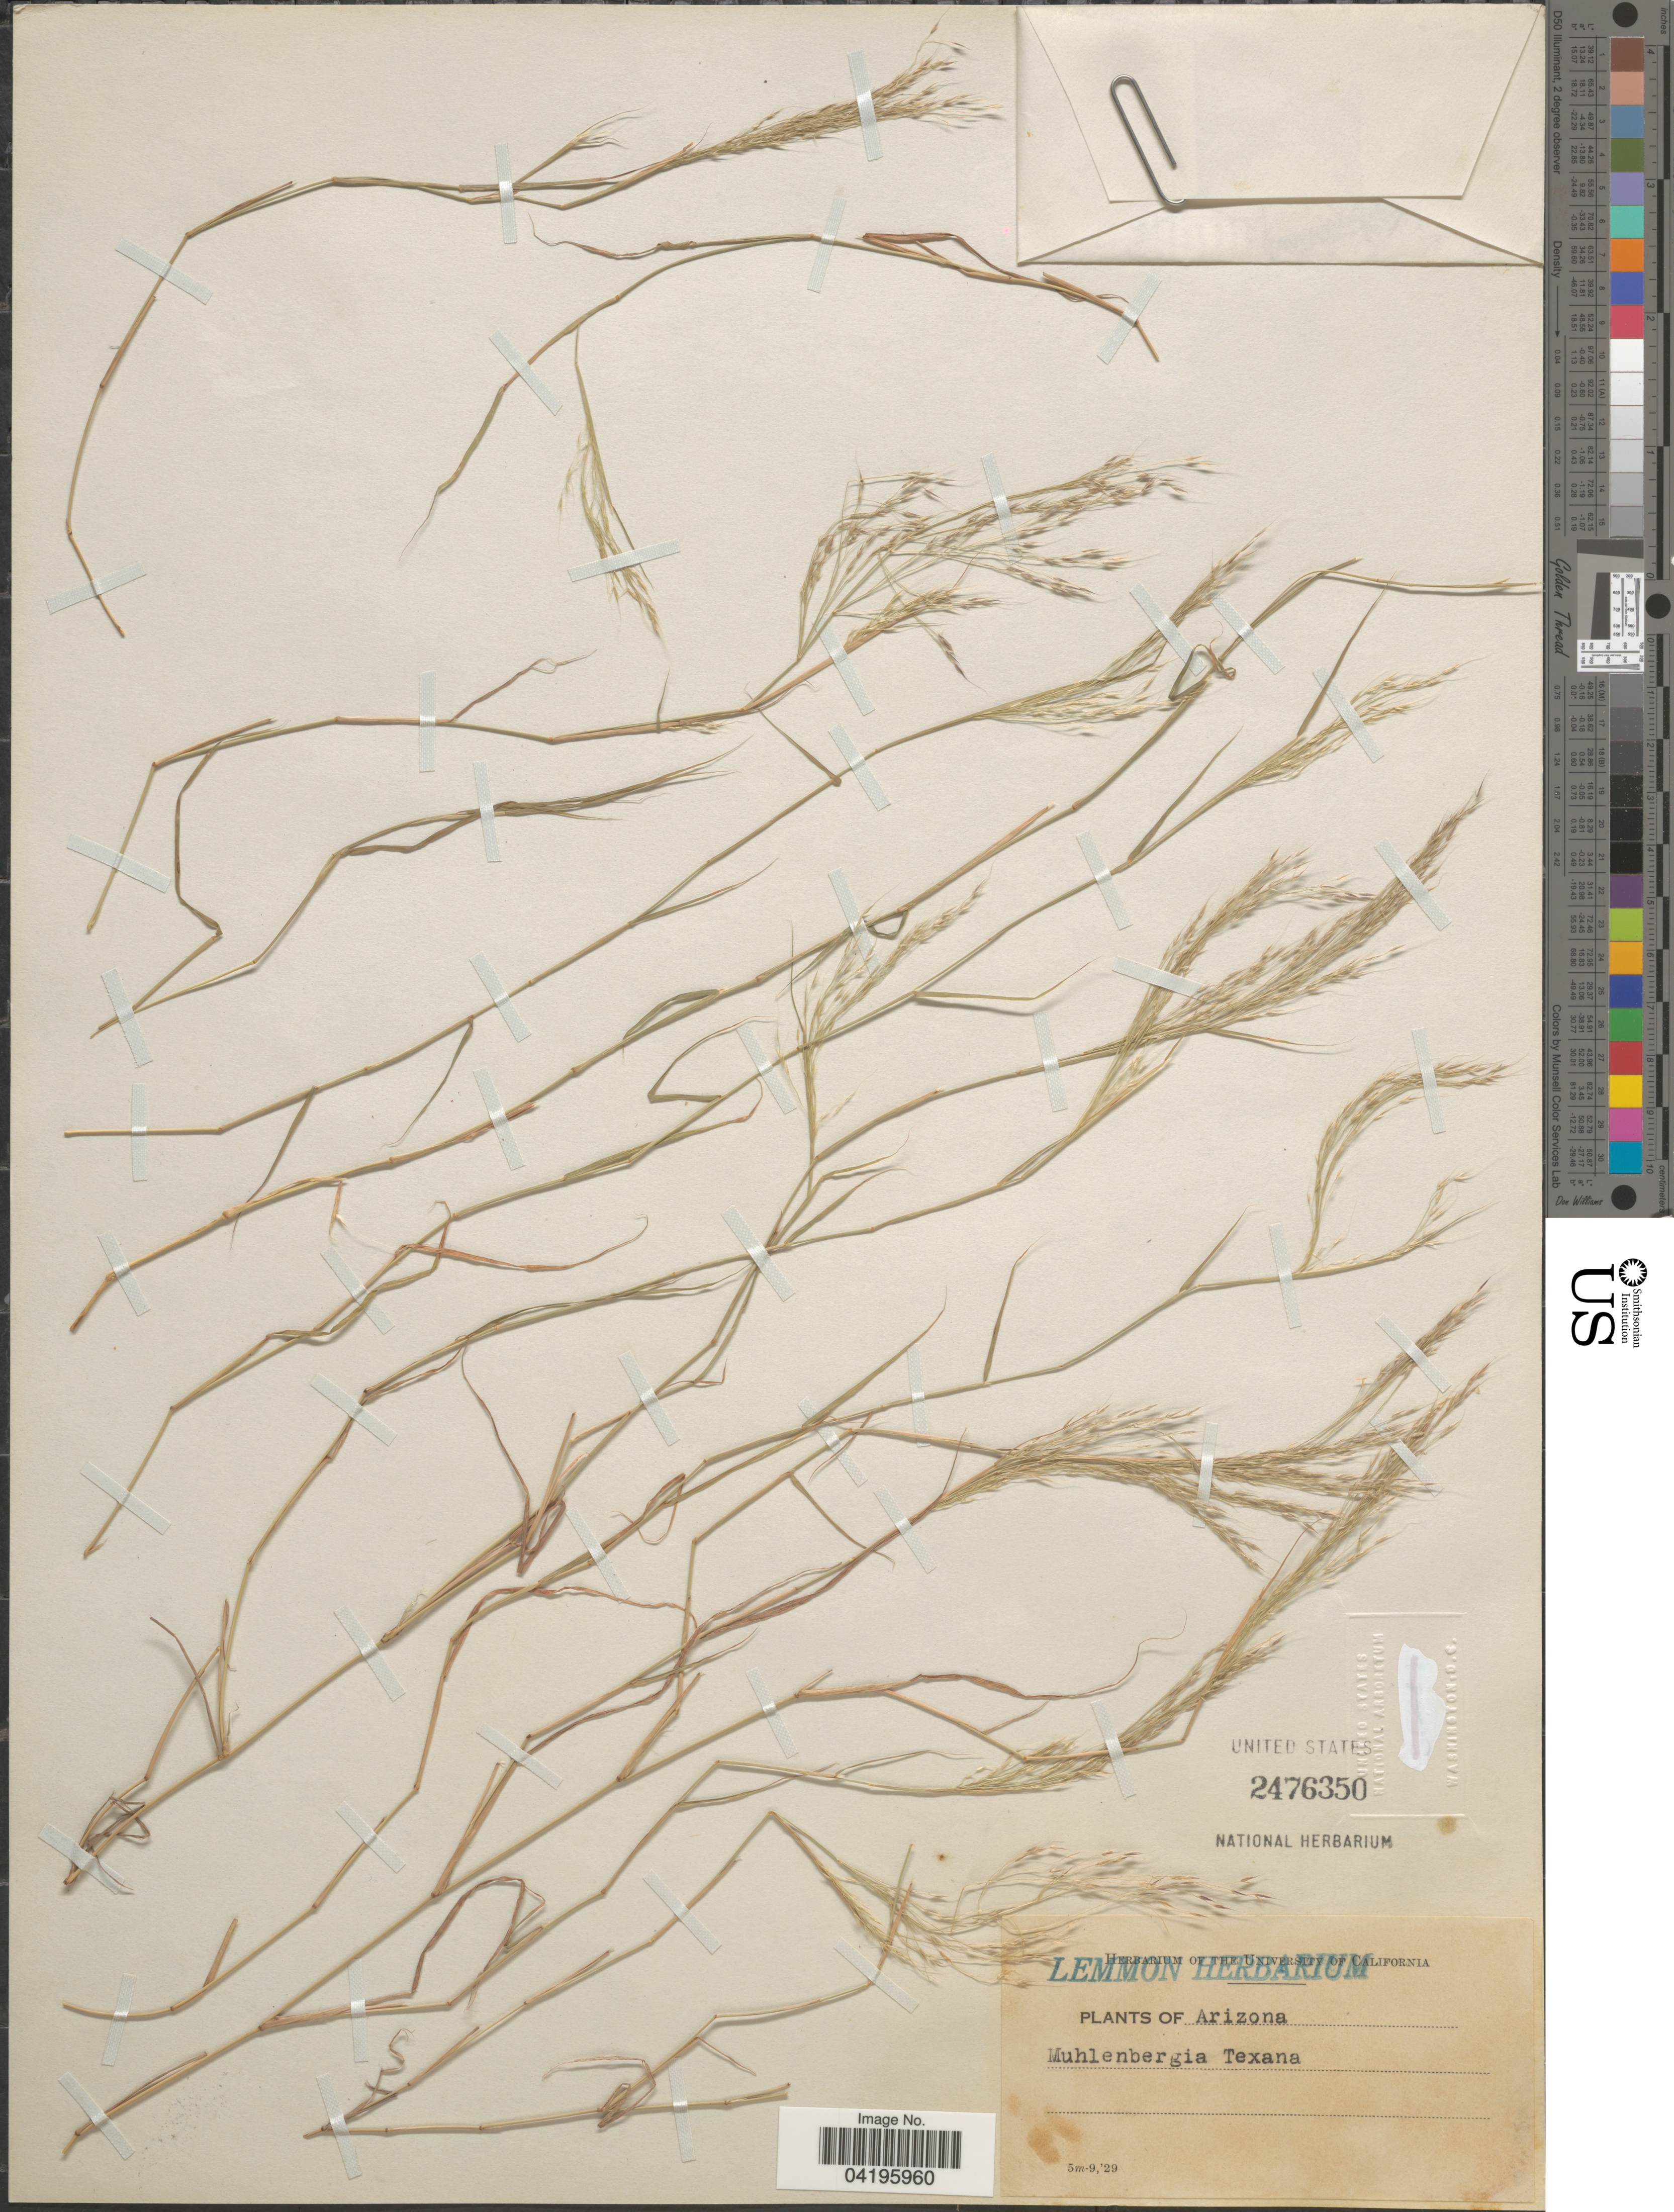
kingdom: Plantae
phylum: Tracheophyta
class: Liliopsida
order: Poales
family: Poaceae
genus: Muhlenbergia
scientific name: Muhlenbergia porteri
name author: Scribn. in W.J. Beal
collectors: ex herb. Lemmon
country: United States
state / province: Arizona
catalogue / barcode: US 2476350